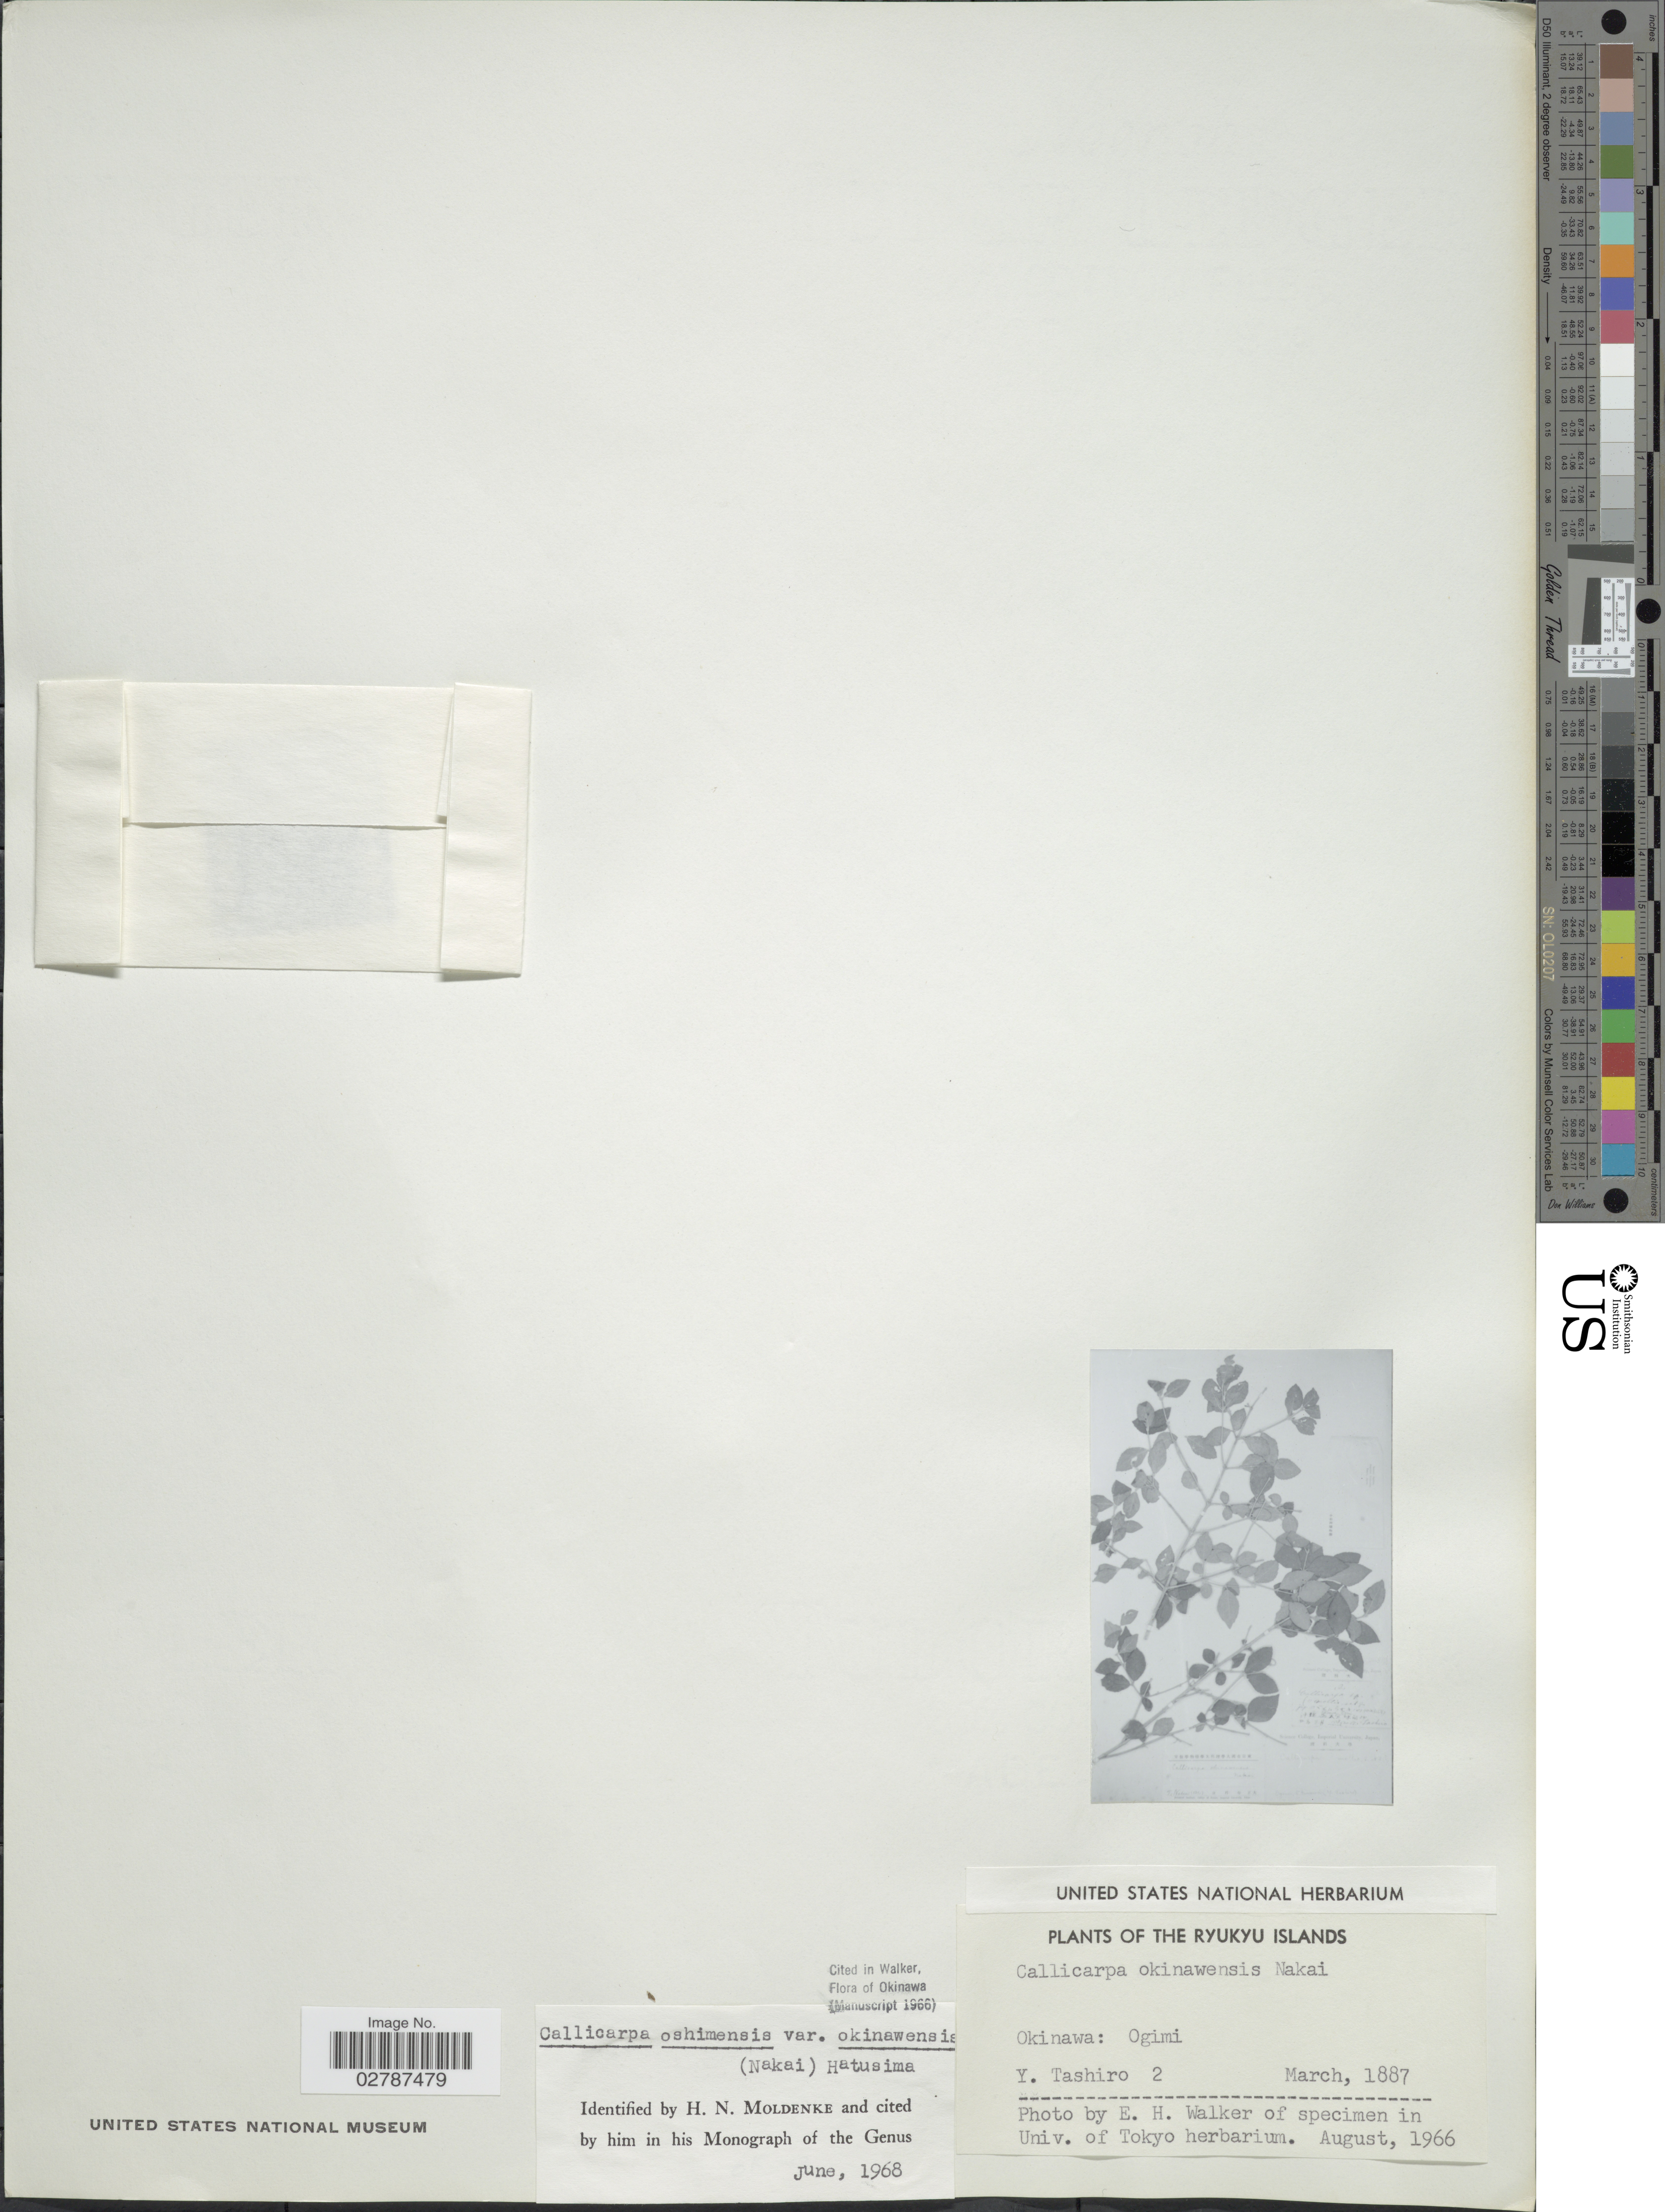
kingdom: Plantae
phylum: Tracheophyta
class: Magnoliopsida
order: Lamiales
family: Lamiaceae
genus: Callicarpa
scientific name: Callicarpa oshimensis var. oshimensis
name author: Hayata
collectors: Y. Tashiro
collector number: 2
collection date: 1887-03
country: Japan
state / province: Okinawa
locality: The Ryukyu Islands. Ogimi.